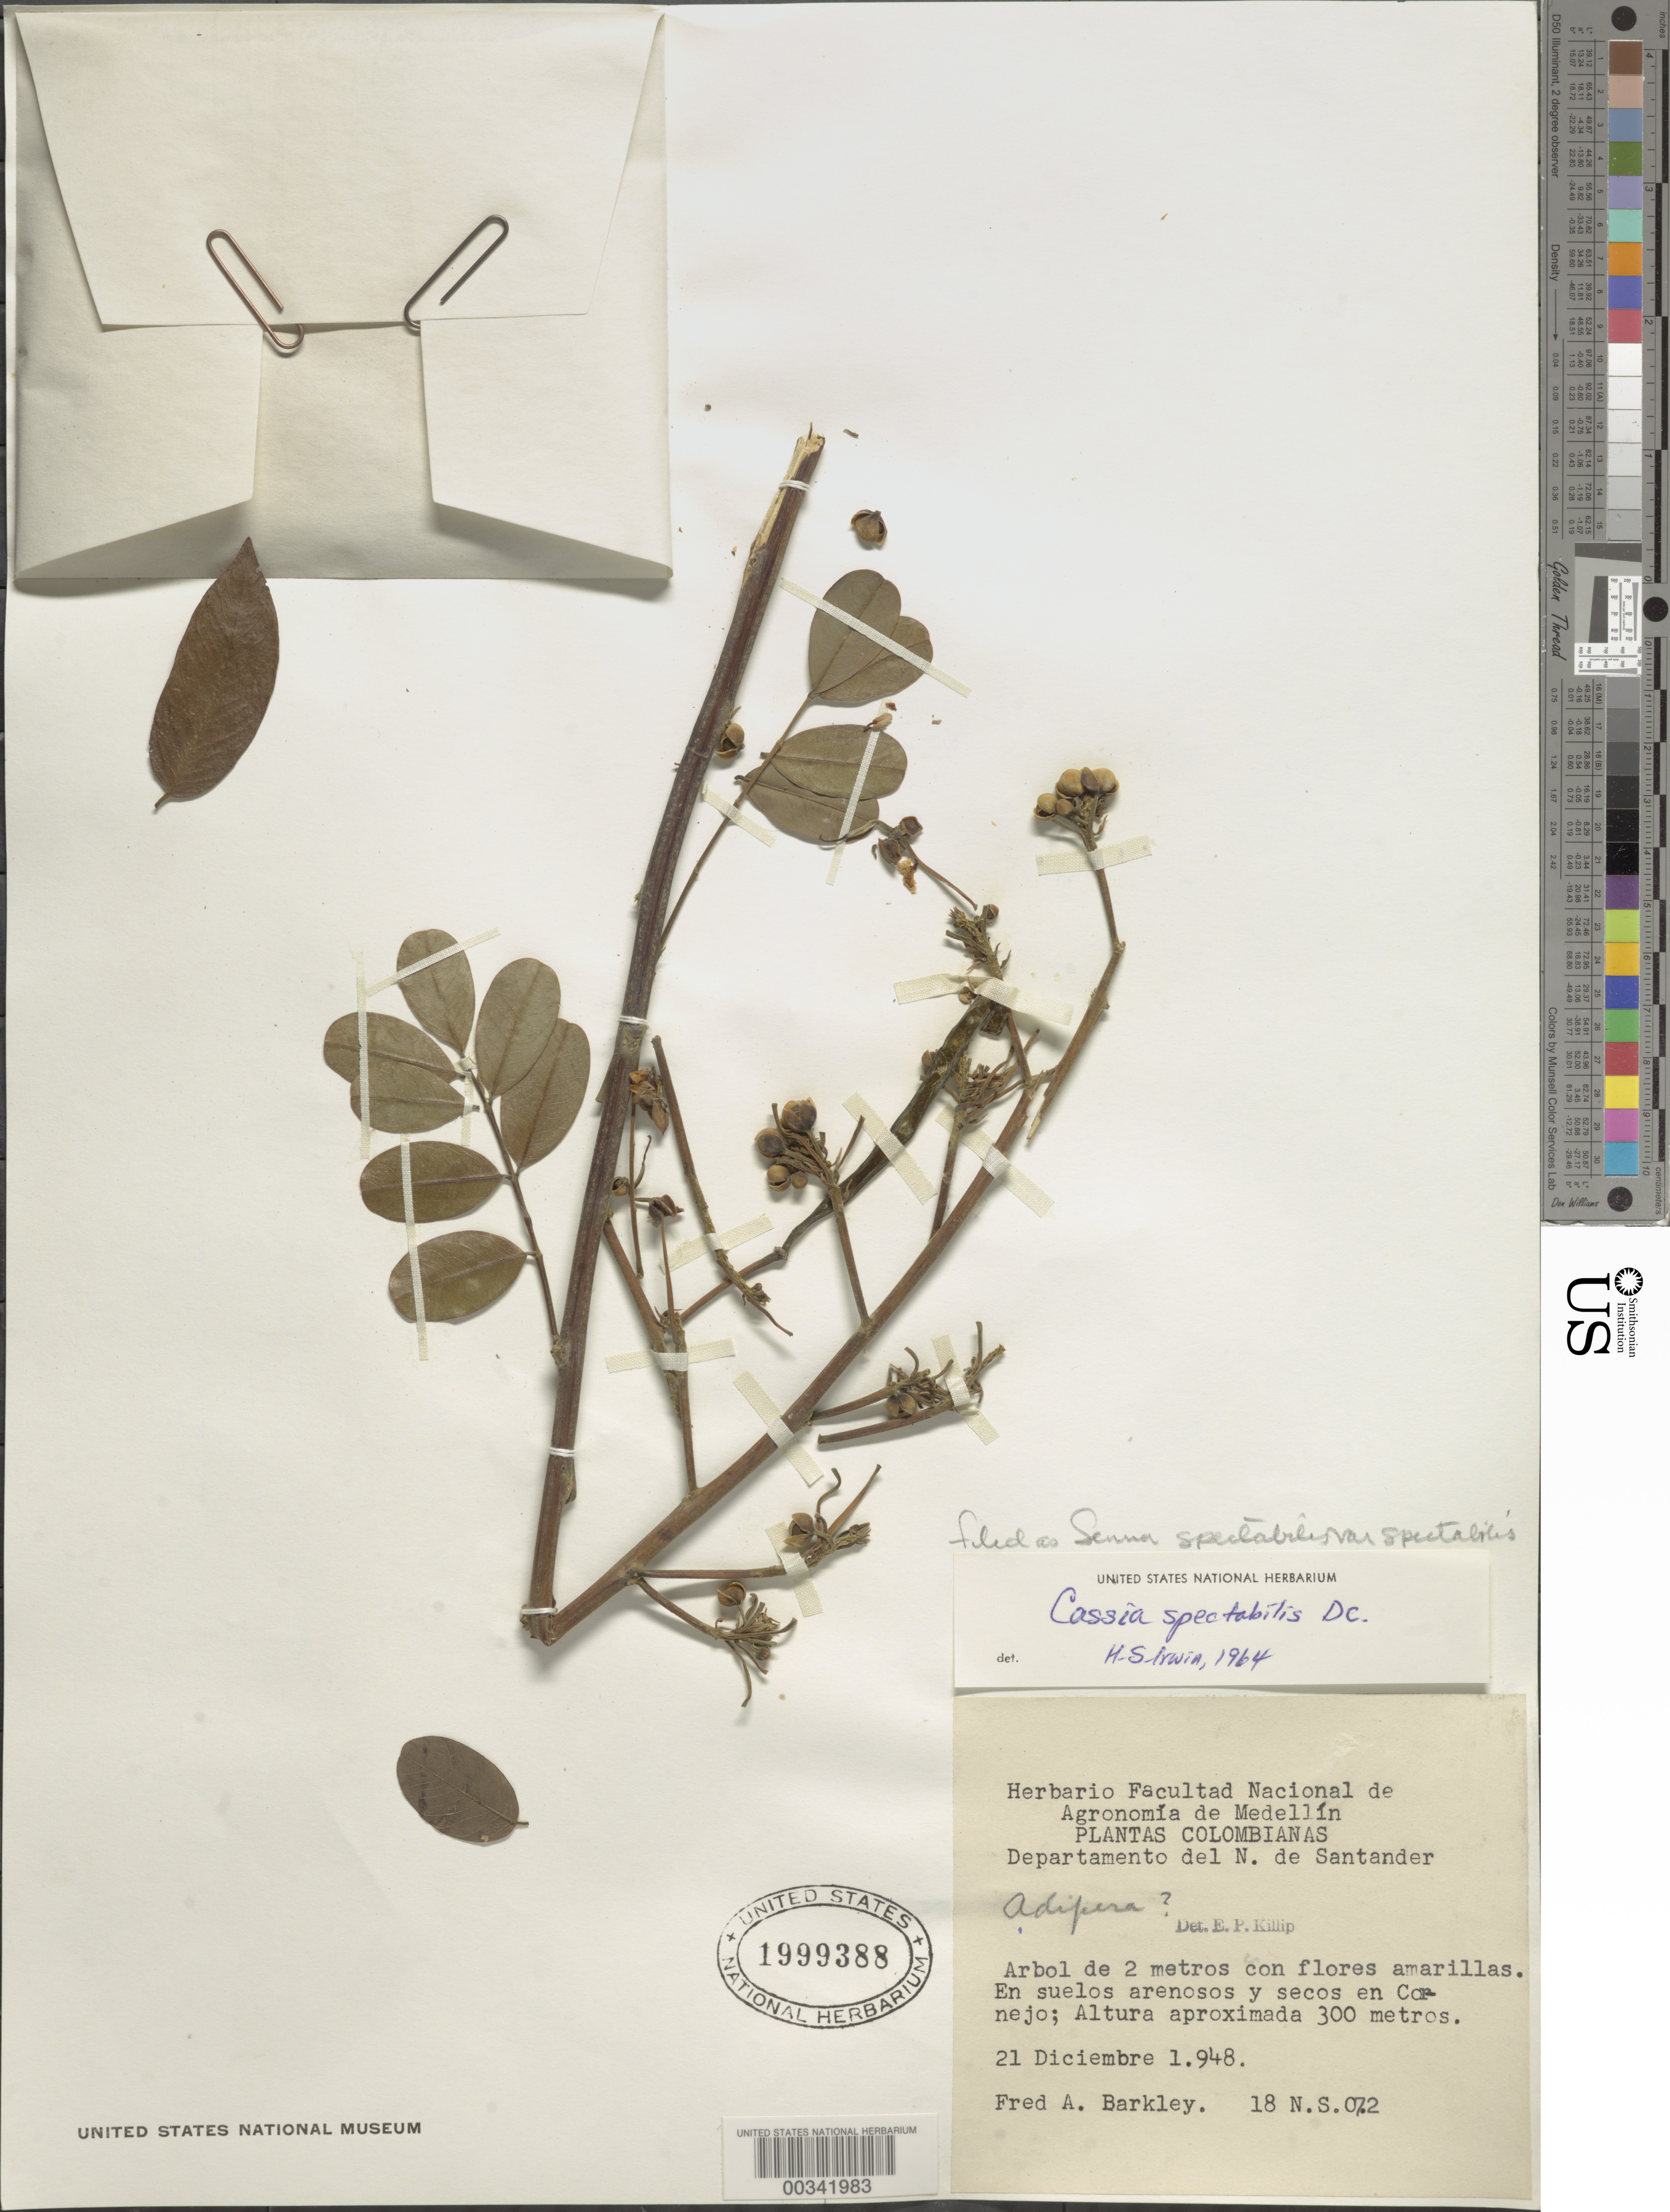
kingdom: Plantae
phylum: Tracheophyta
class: Magnoliopsida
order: Fabales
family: Fabaceae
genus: Senna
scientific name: Senna spectabilis var. spectabilis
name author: (DC.) H.S. Irwin & Barneby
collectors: F. A. Barkley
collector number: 18ns072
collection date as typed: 21 Dec 1948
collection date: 1948-12-21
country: Colombia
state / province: Norte de Santander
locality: En Cornejo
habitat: En suelos arenosos y secos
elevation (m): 300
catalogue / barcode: US 1999388